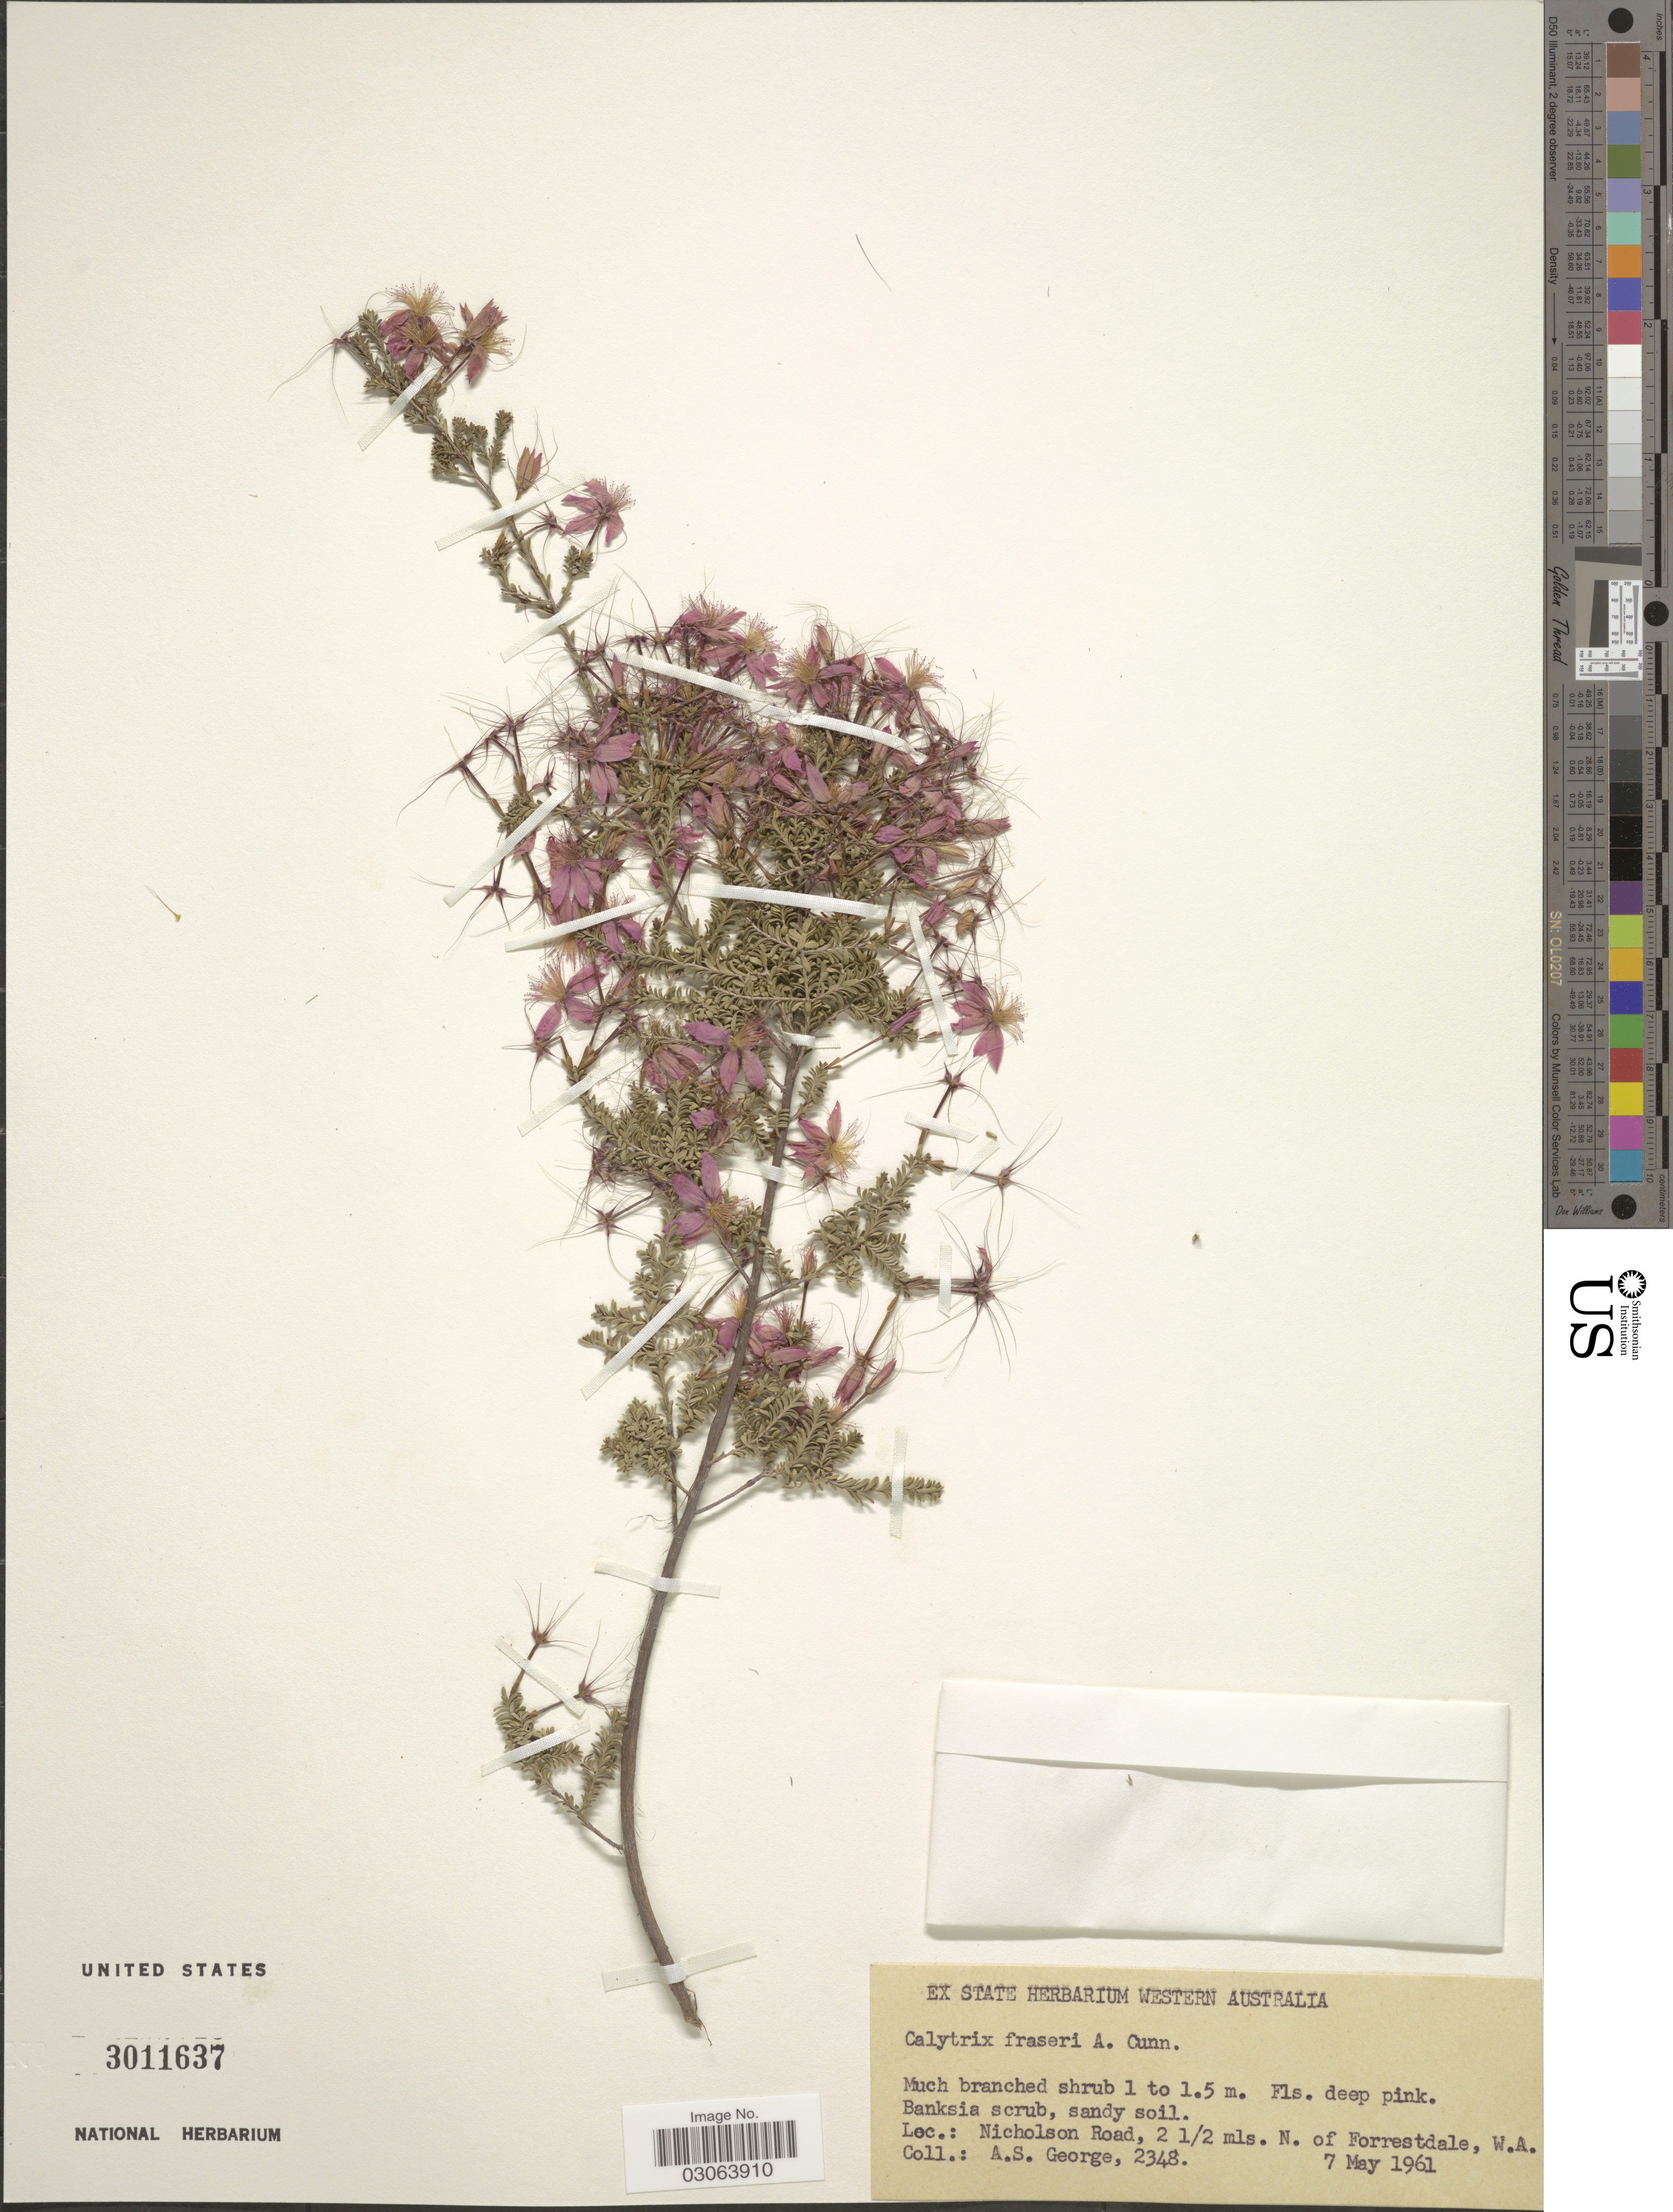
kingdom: Plantae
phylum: Tracheophyta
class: Magnoliopsida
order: Myrtales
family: Myrtaceae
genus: Calytrix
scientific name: Calytrix fraseri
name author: A. Cunn.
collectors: A. S. George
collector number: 2348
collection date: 1961-05-07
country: Australia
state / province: Western Australia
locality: Nicholson Road, 2½ mls. N. of Forrestdale.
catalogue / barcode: US 3011637